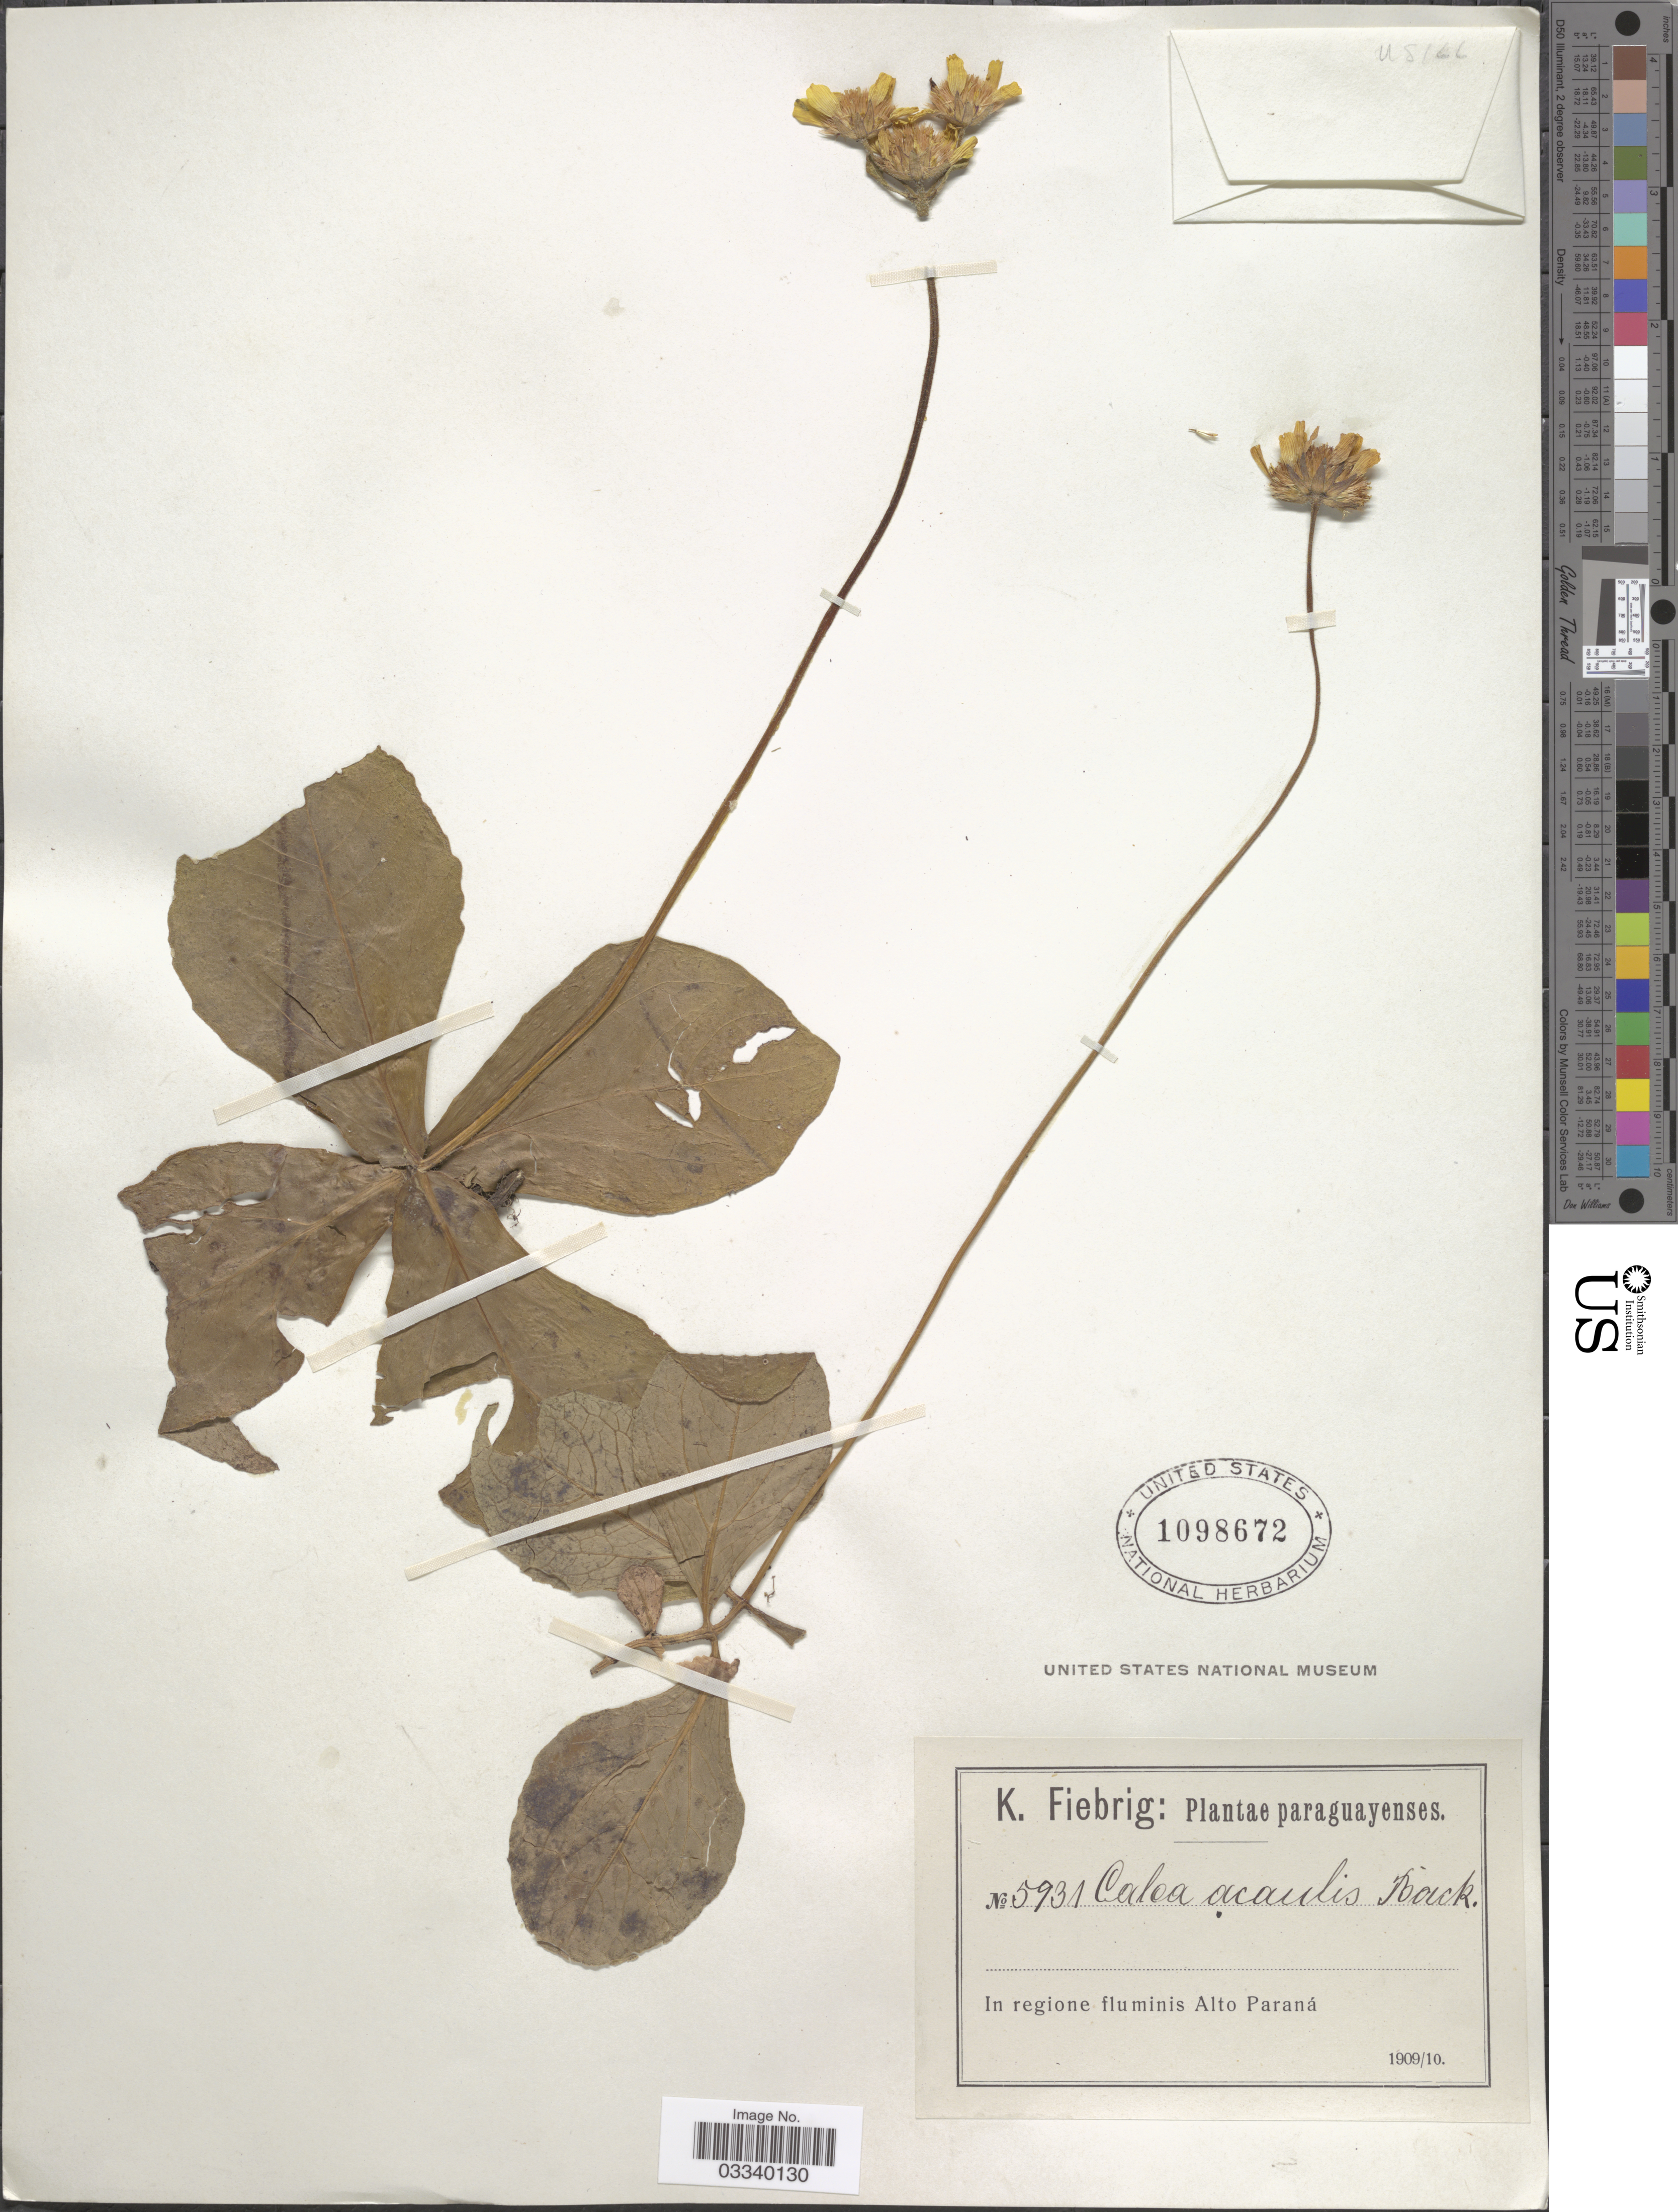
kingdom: Plantae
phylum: Tracheophyta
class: Magnoliopsida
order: Asterales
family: Asteraceae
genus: Calea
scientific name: Calea acaulis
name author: Baker in Mart.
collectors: K. Fiebrig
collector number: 5931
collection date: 1909/1910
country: Paraguay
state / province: Alto Parana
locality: In regione fluminis Alto Paraná.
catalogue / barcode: US 1098672